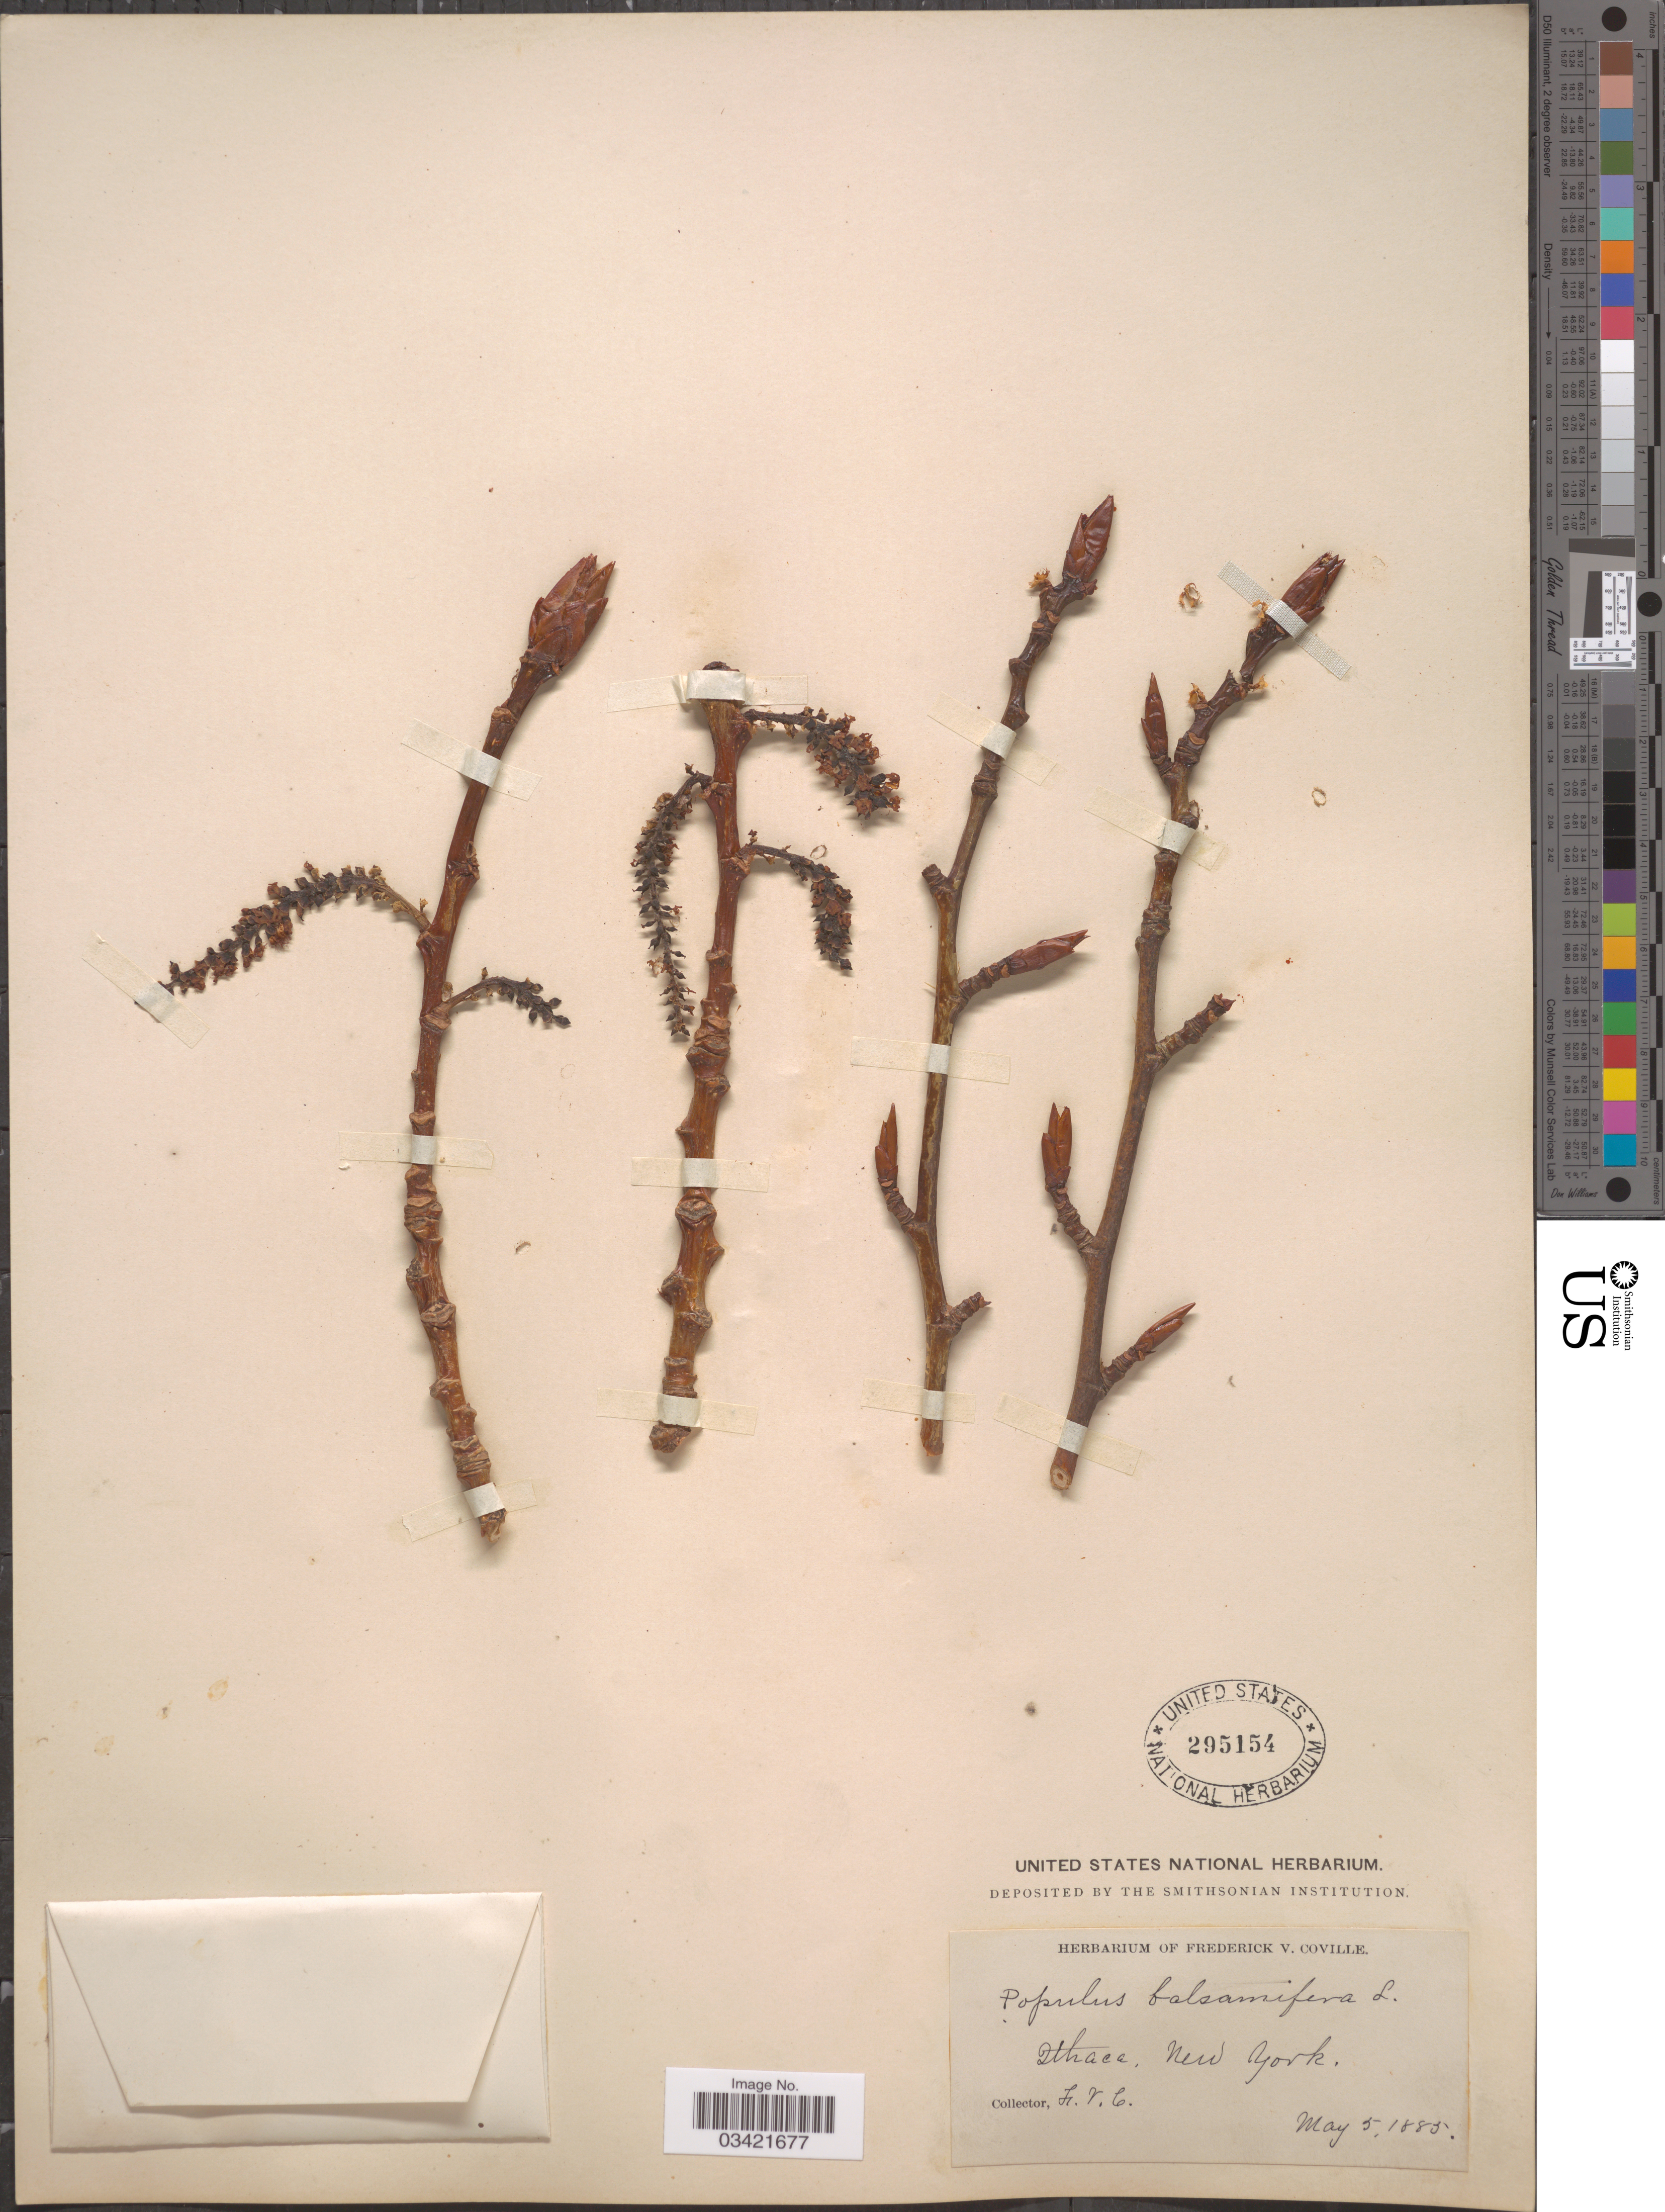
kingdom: Plantae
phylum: Tracheophyta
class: Magnoliopsida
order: Malpighiales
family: Salicaceae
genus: Populus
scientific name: Populus balsamifera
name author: L.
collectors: F. V. Coville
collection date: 1885-05-05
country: United States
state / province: New York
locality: Ithaca.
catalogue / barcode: US 295154